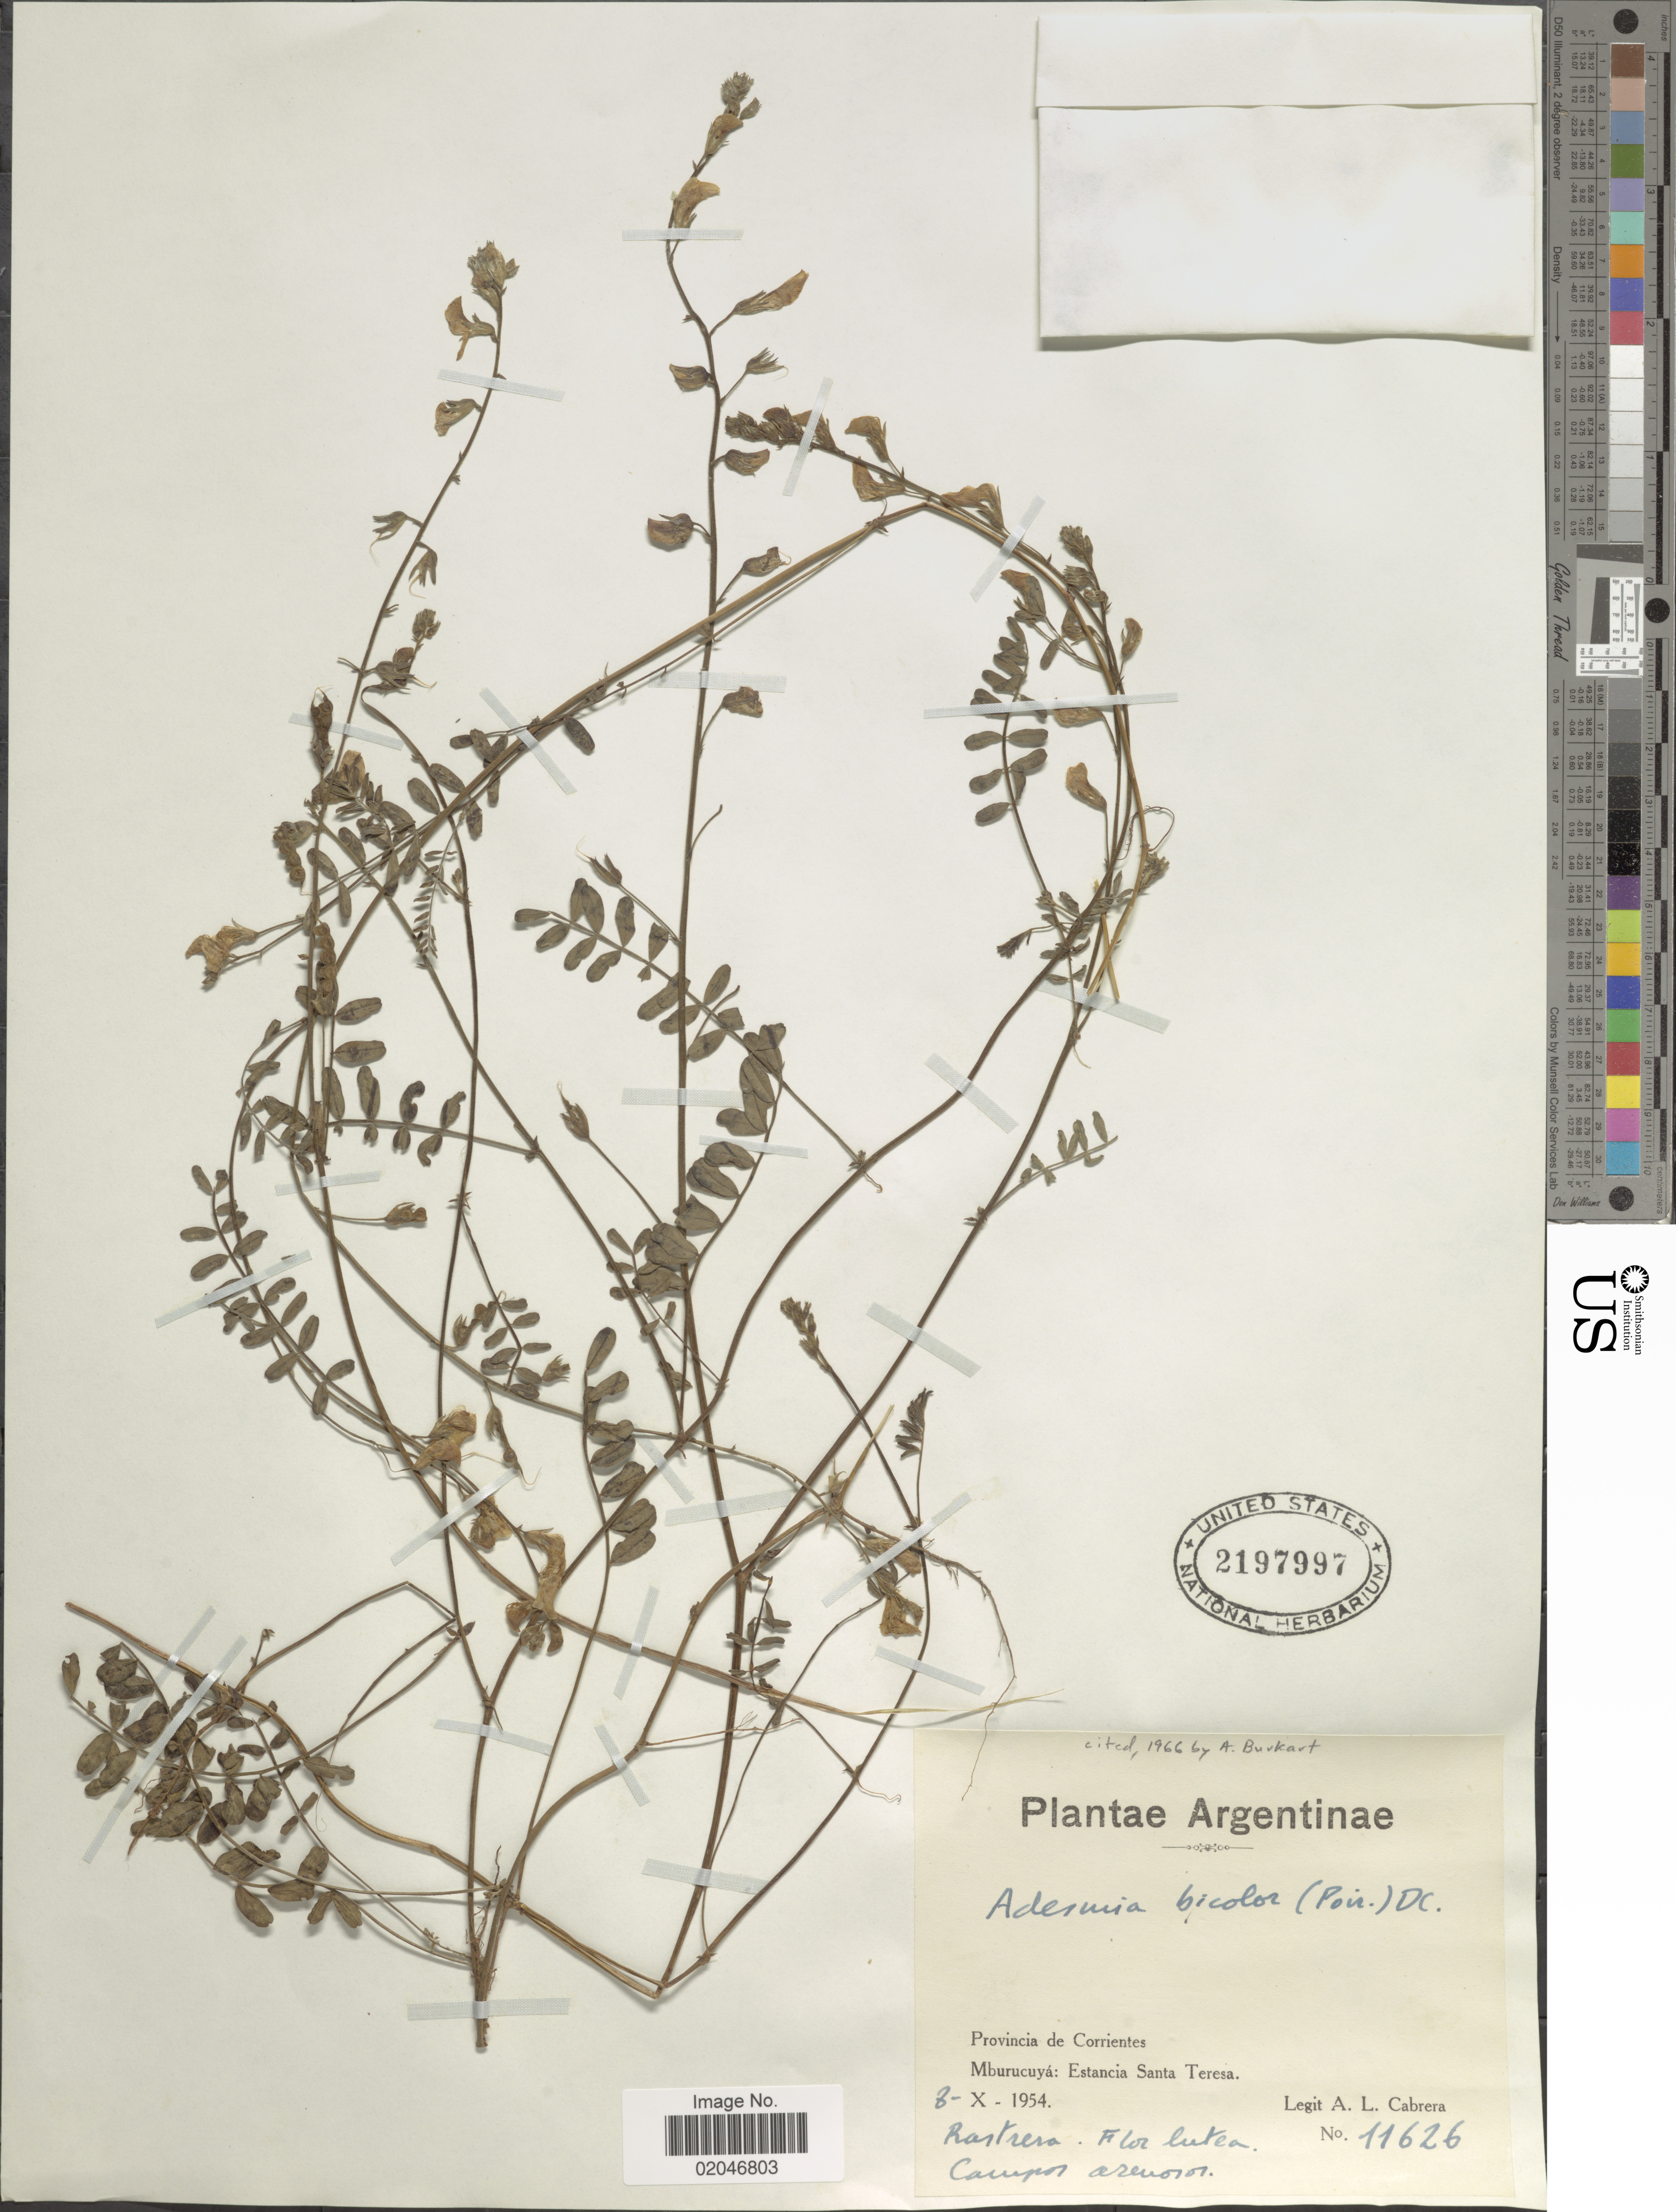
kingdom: Plantae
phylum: Tracheophyta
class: Magnoliopsida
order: Fabales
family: Fabaceae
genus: Adesmia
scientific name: Adesmia bicolor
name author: (Poir.) DC.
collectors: A. L. Cabrera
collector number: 11626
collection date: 1954-10-08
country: Argentina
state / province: Corrientes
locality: Mburucuya: Estancia Santa Teresa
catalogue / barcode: US 2197997